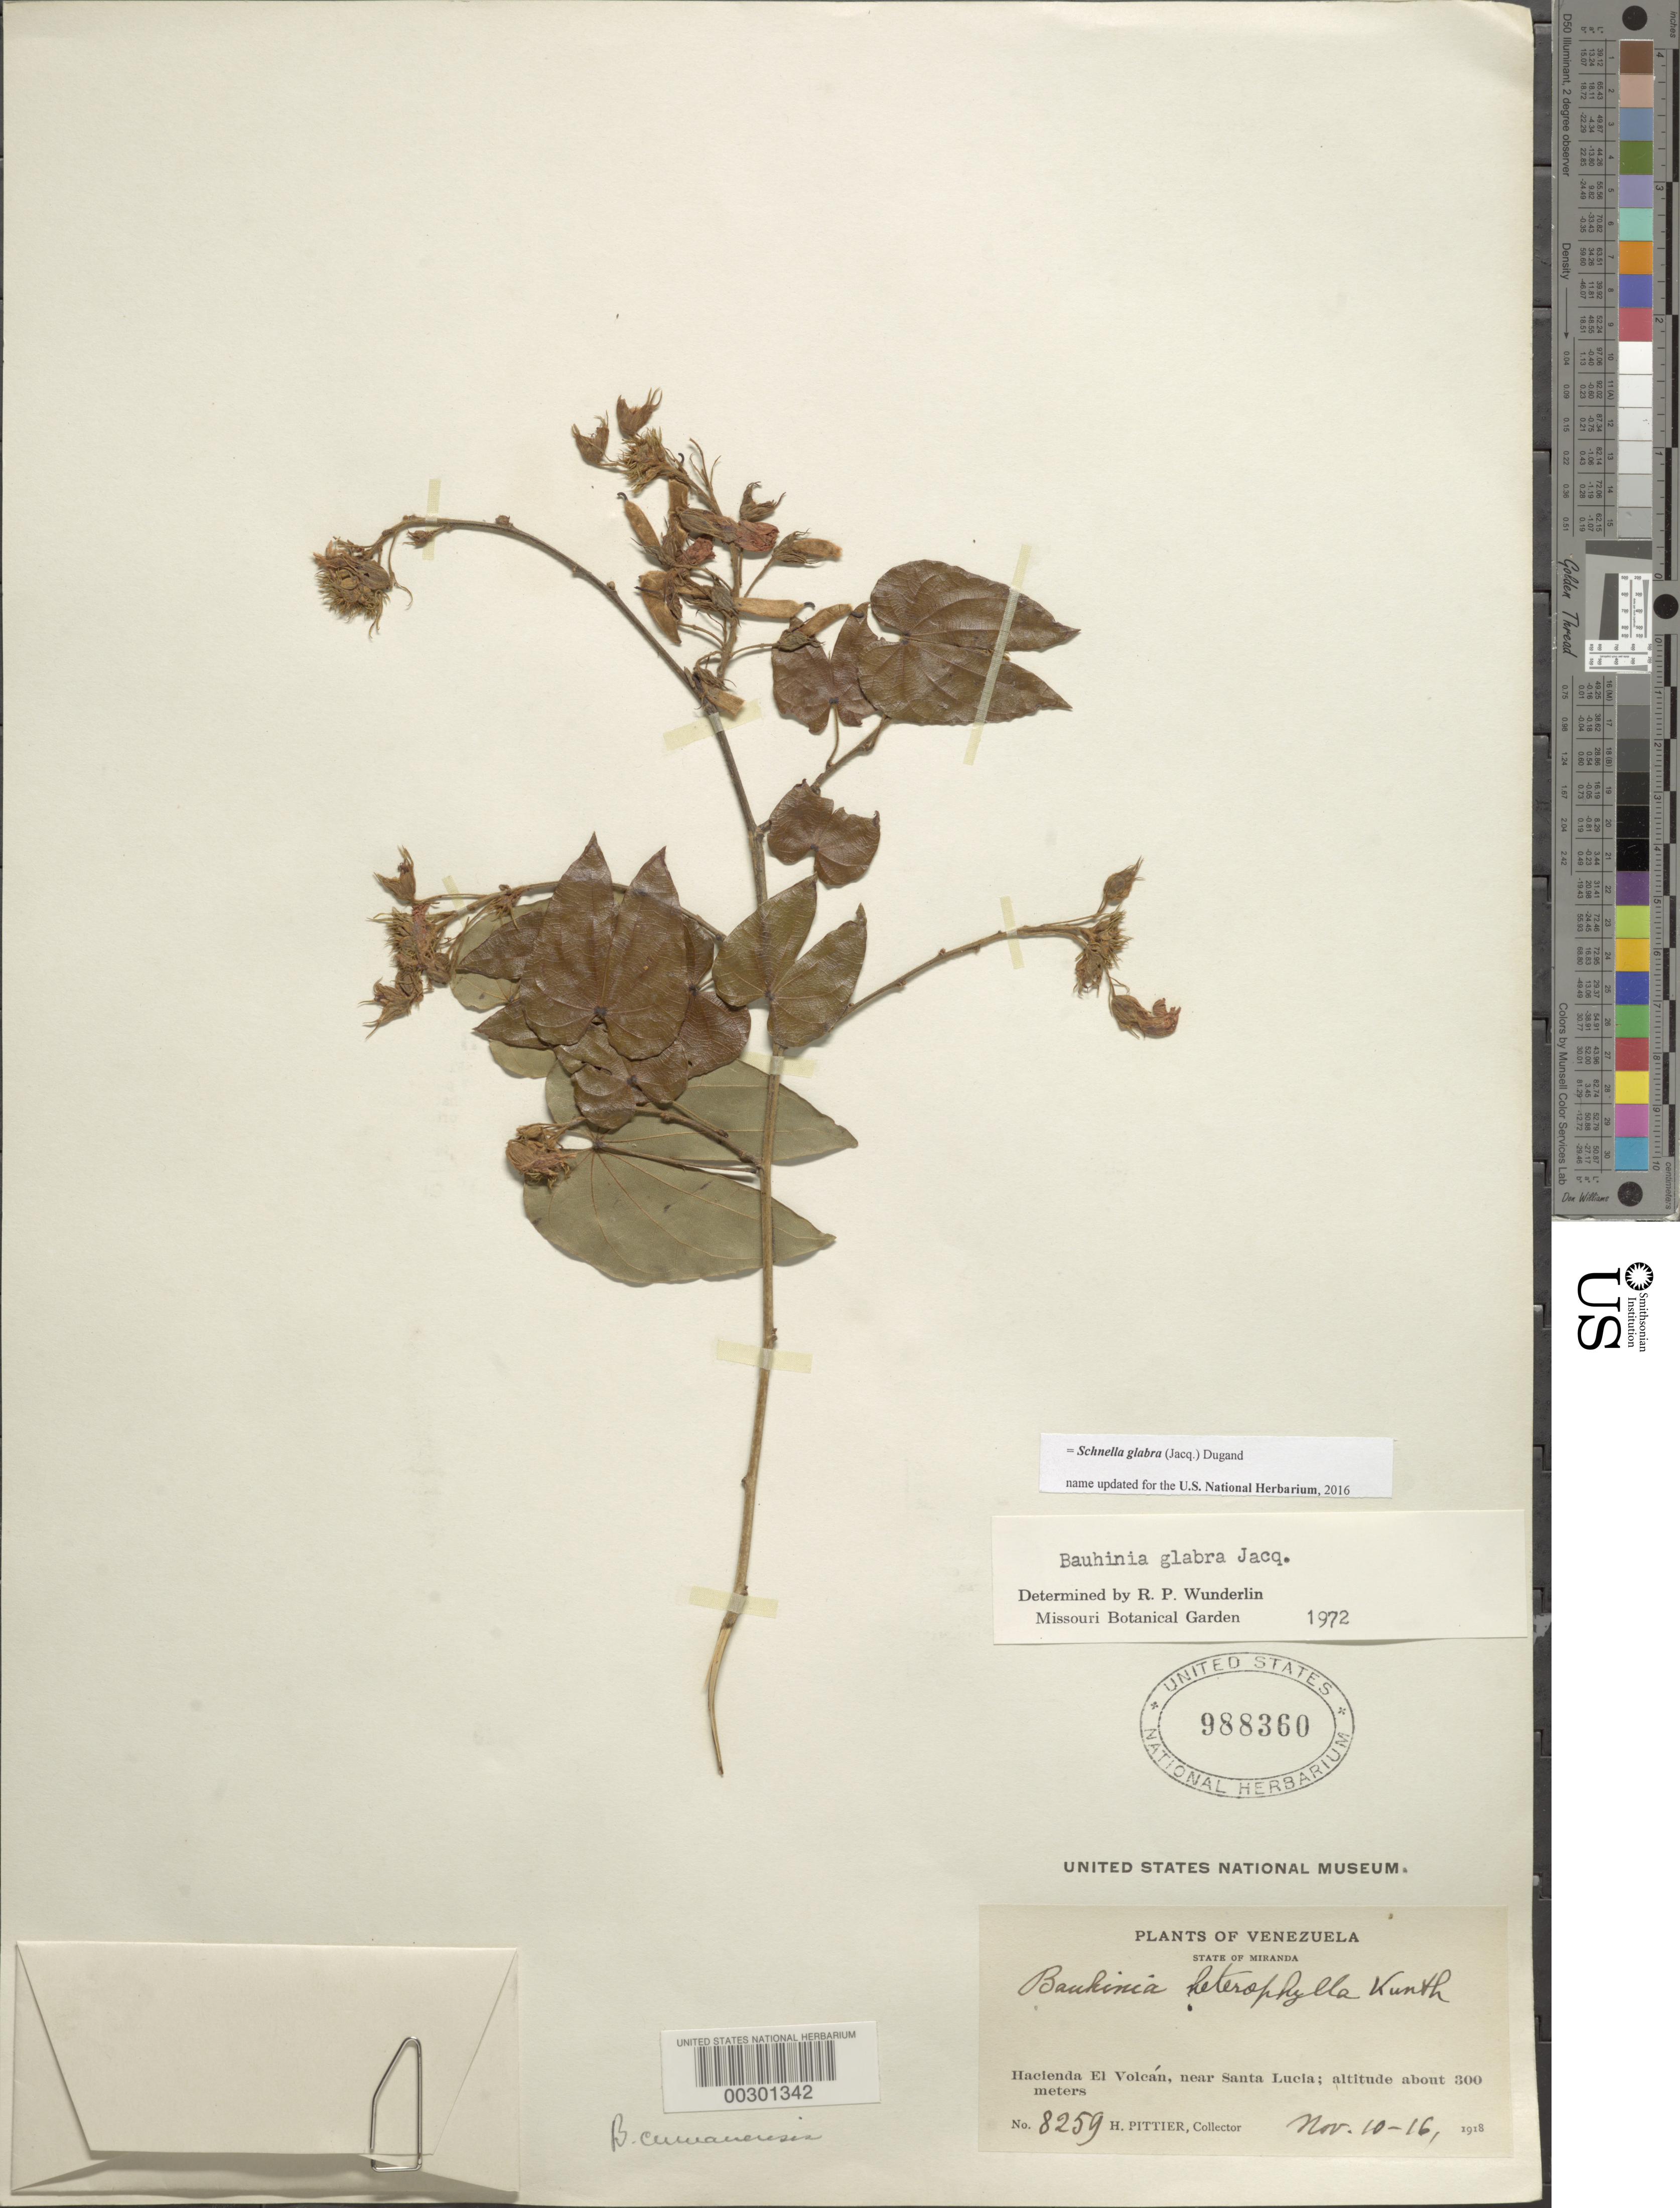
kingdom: Plantae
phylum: Tracheophyta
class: Magnoliopsida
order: Fabales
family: Fabaceae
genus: Schnella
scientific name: Schnella glabra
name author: (Jacq.) Dugand G.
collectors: H. F. Pittier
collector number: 8259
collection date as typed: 10 Nov 1918 to 16 Nov 1918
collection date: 1918-11-10/1918-11-16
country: Venezuela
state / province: Miranda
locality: Hacienda el volcan, near santa lucia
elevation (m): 300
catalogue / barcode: US 988360